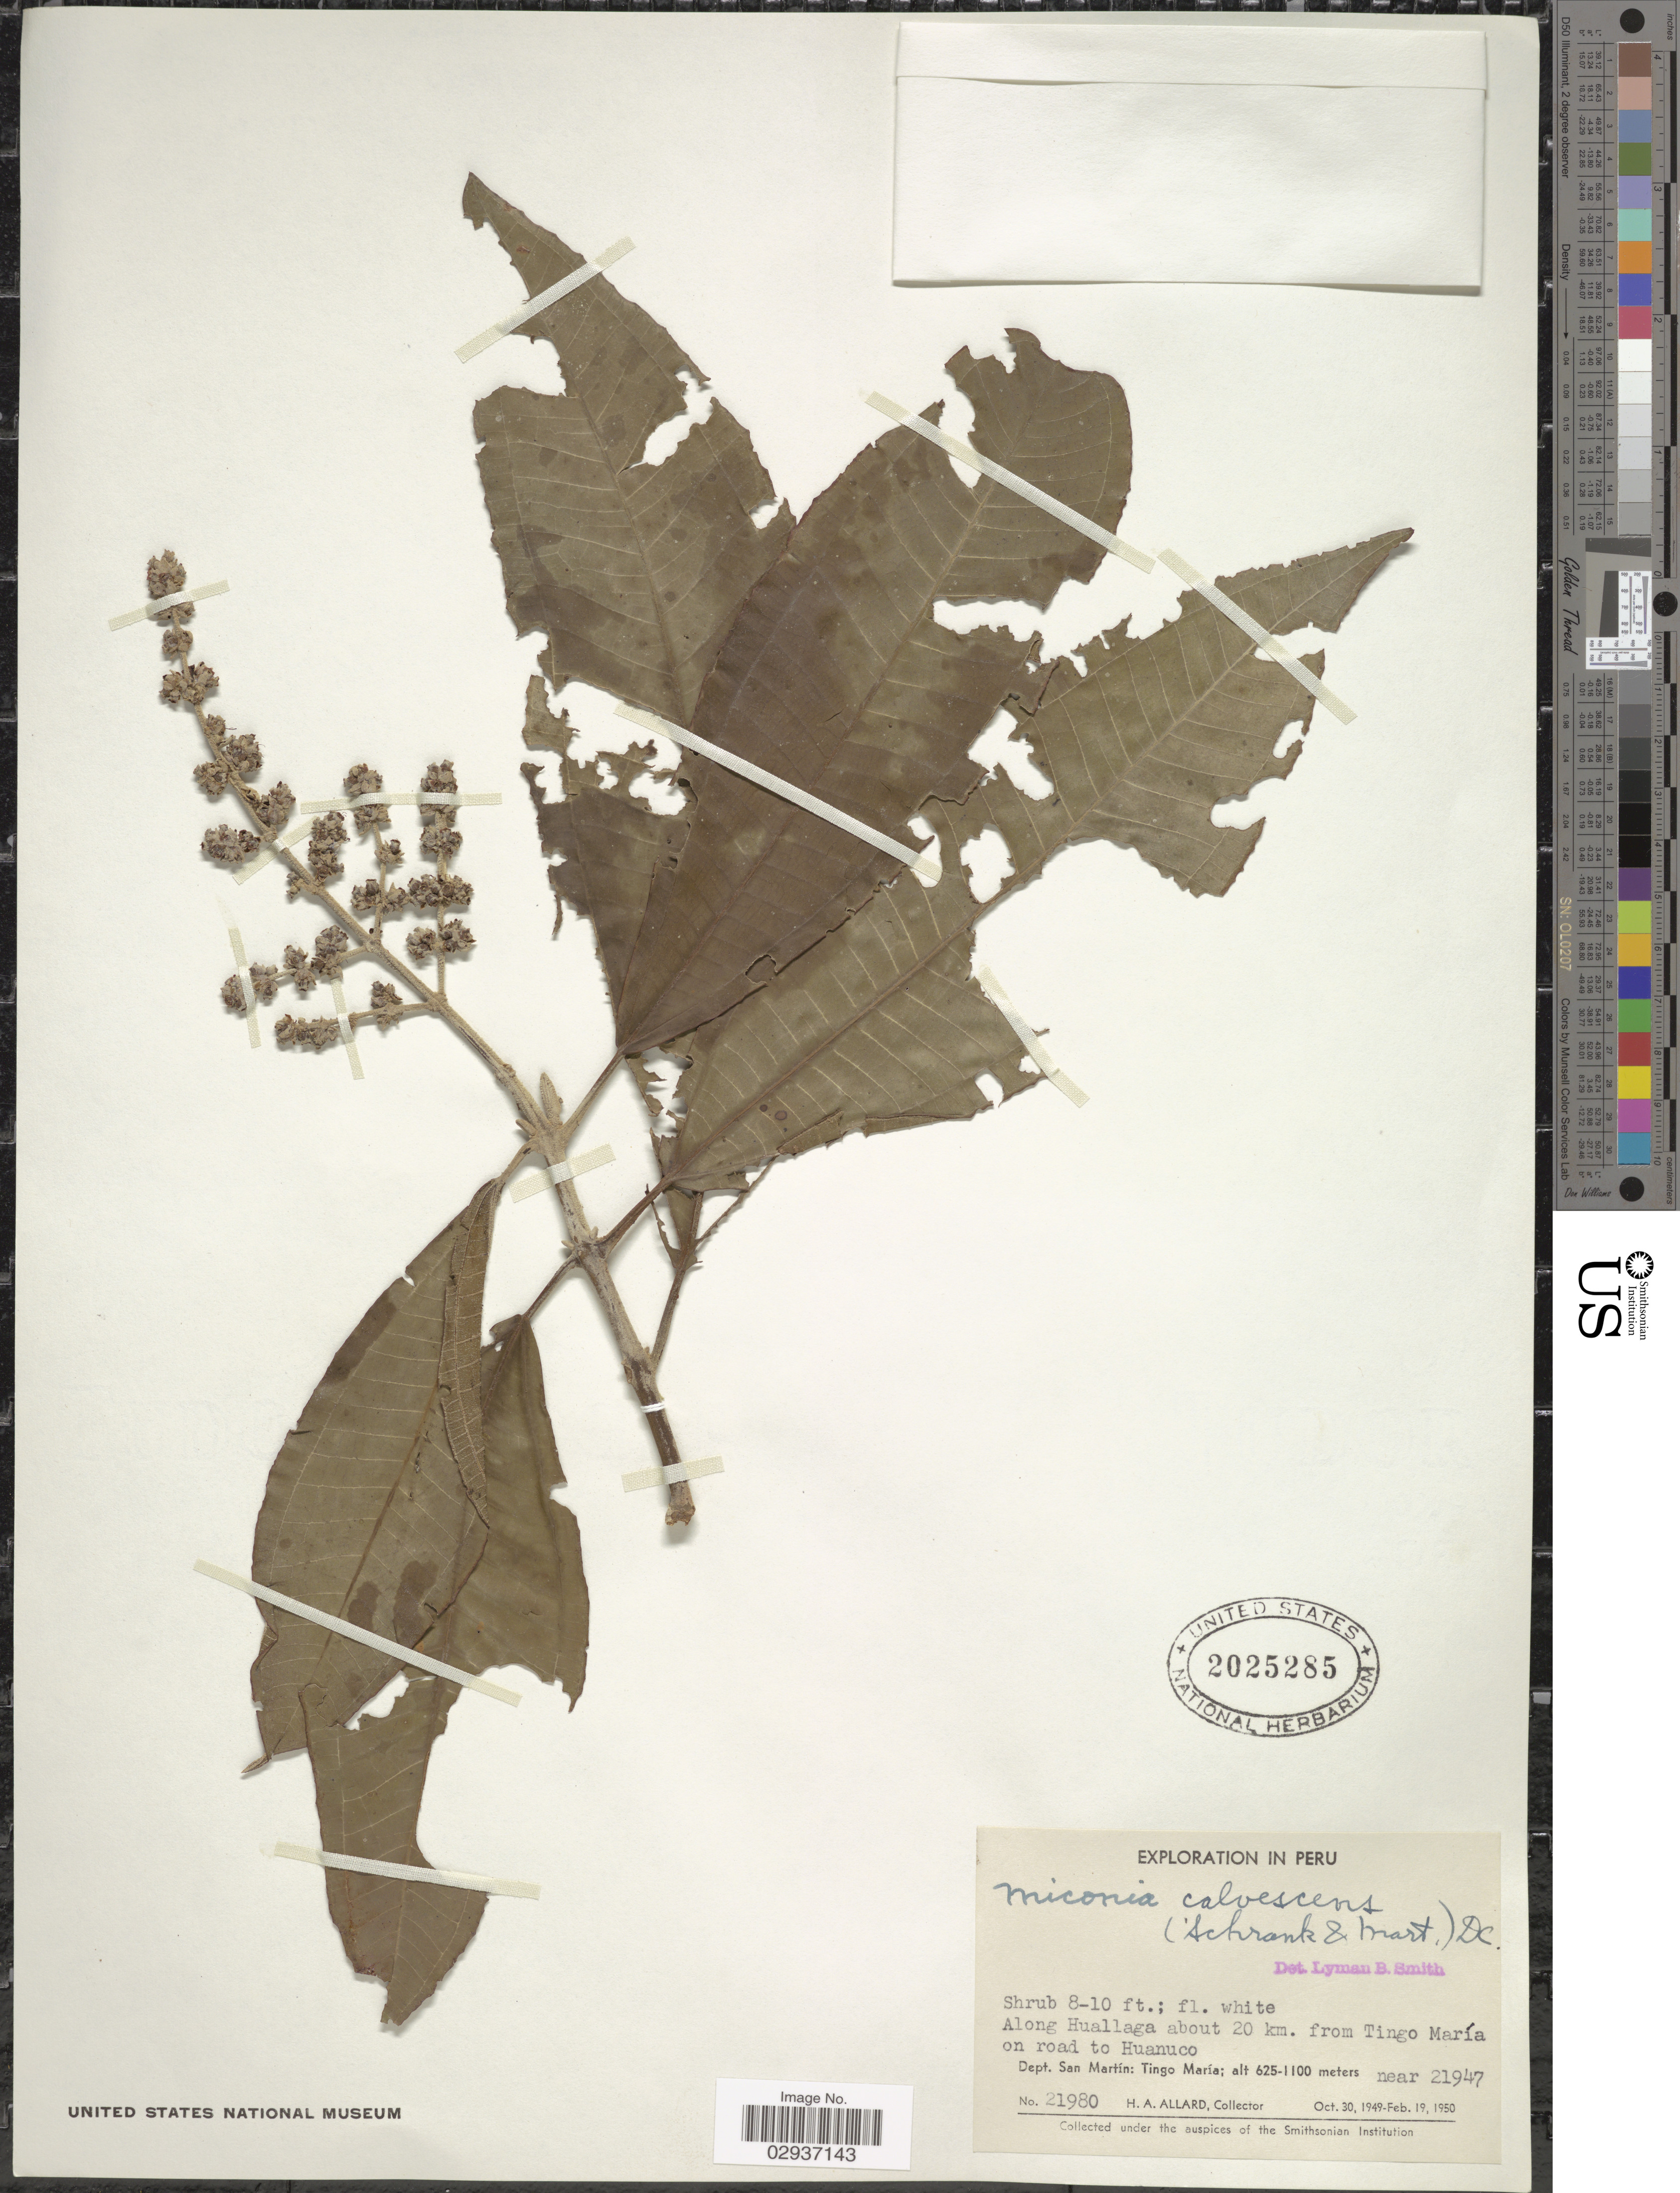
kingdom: Plantae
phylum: Tracheophyta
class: Magnoliopsida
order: Myrtales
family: Melastomataceae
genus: Miconia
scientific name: Miconia calvescens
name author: DC.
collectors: H. A. Allard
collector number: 21980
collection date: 1949-10-30/1950-02-19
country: Peru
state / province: San Martín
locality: Along Huallaga about 20 km. from Tingo María on road to Huanuco near 21947. Dept. San Martín: Tingo María.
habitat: along river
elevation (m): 625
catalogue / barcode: US 2025285